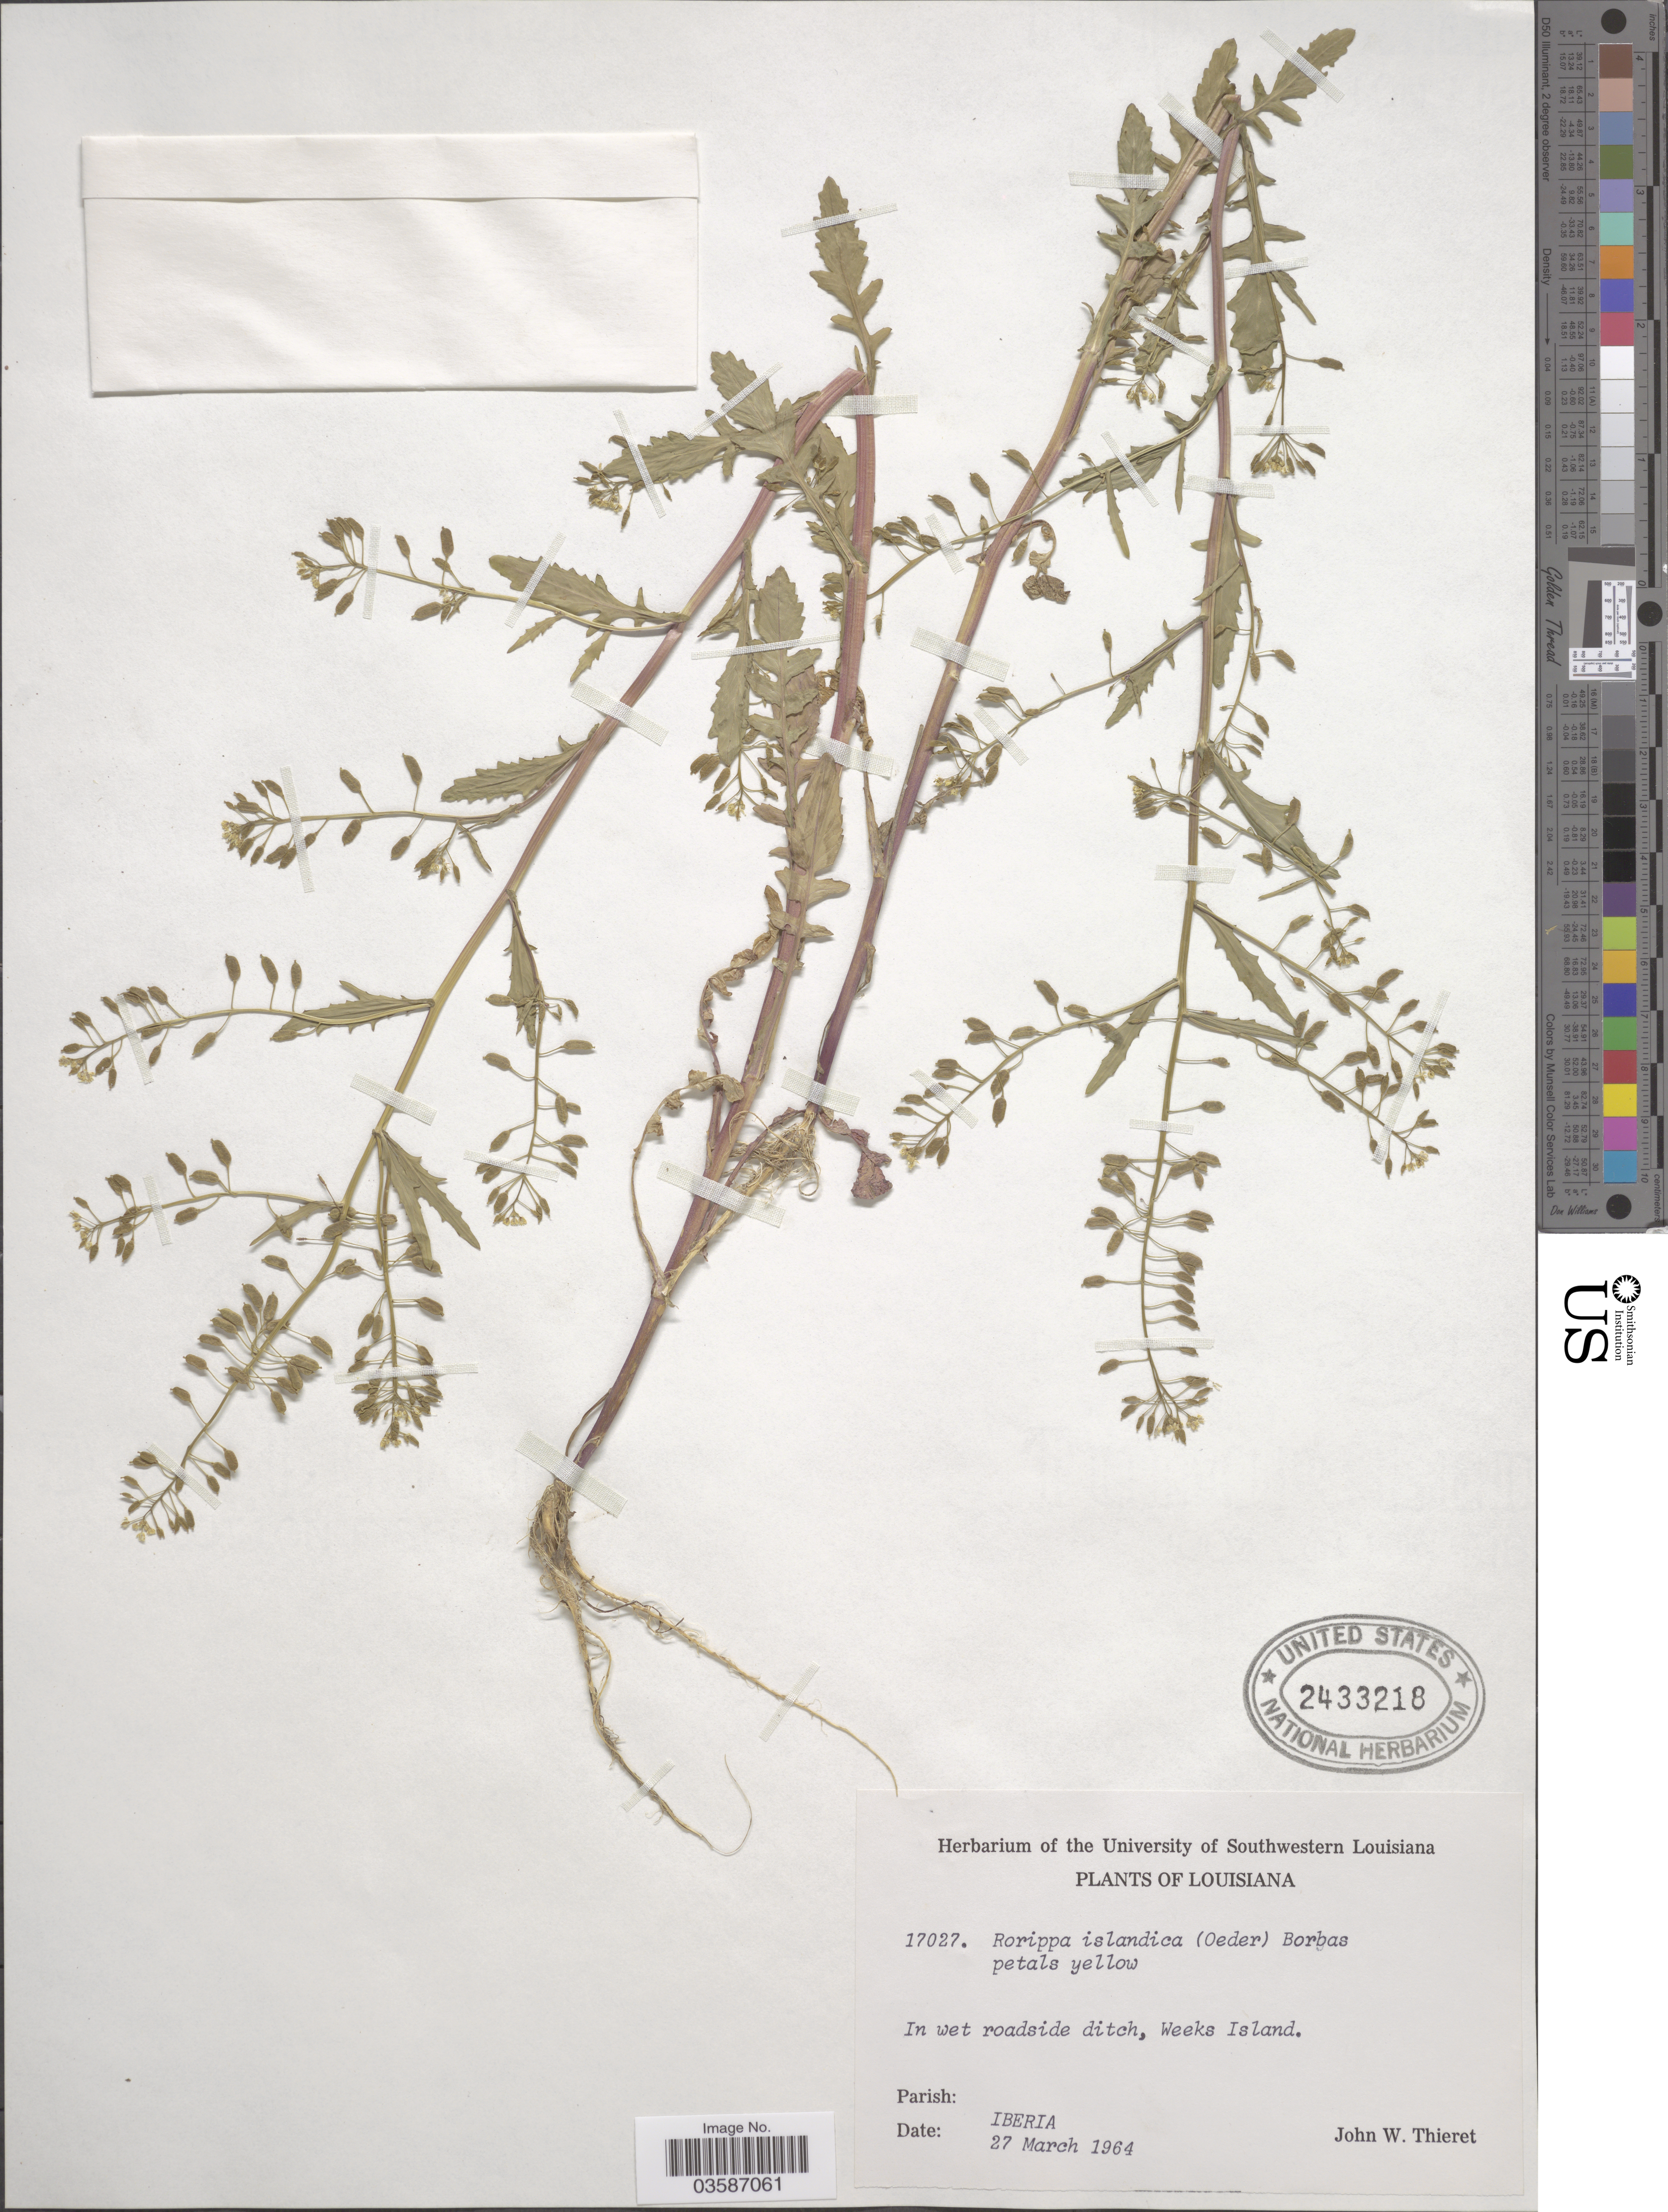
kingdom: Plantae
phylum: Tracheophyta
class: Magnoliopsida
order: Brassicales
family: Brassicaceae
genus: Rorippa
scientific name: Rorippa islandica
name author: (Oeder) Borbás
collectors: J. W. Thieret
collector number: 17027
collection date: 1964-03-27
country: United States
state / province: Louisiana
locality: Weeks Island. Parish: Iberia.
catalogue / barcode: US 2433218